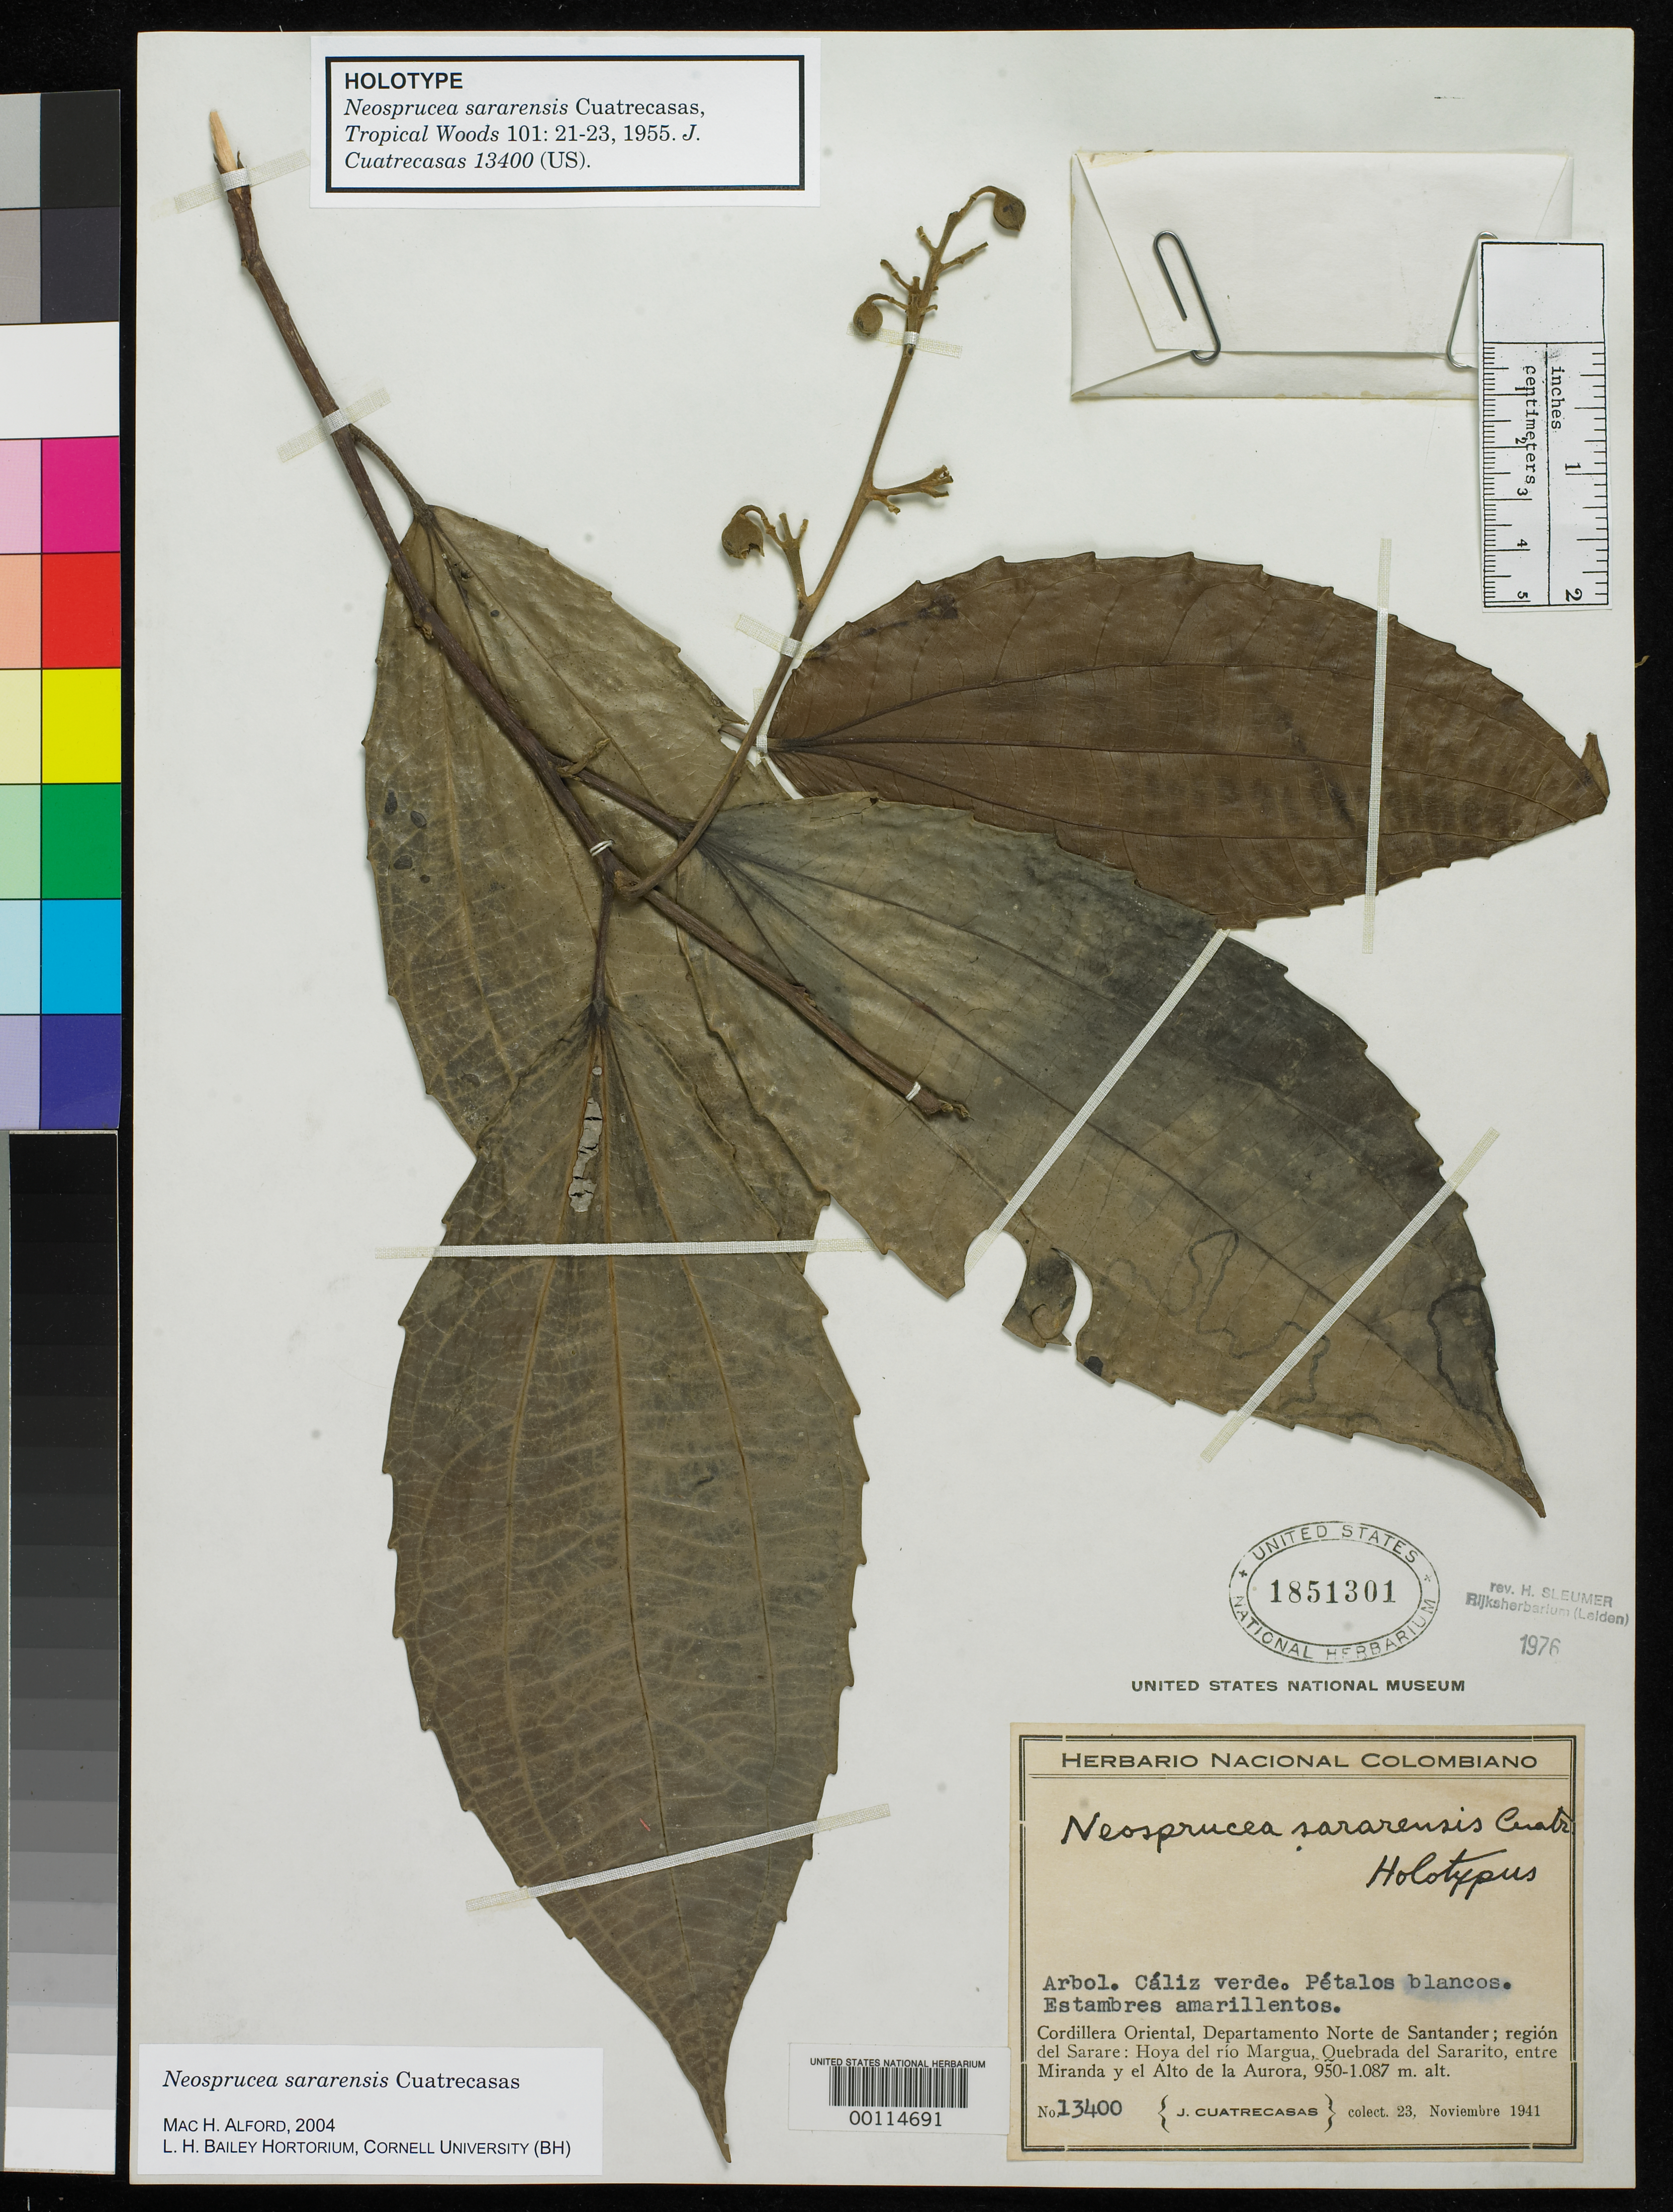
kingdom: Plantae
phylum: Tracheophyta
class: Magnoliopsida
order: Malpighiales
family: Salicaceae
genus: Neosprucea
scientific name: Neosprucea sararensis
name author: Cuatrec.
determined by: Alford, Mac Haverson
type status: Holotype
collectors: J. Cuatrecasas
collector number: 13400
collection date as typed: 23 Nov 1941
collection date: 1941-11-23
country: Colombia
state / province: Norte de Santander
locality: Sarare region, Hoya del Rio Margua, between Miranda and El Alto de La Aurora.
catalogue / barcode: US 1851301